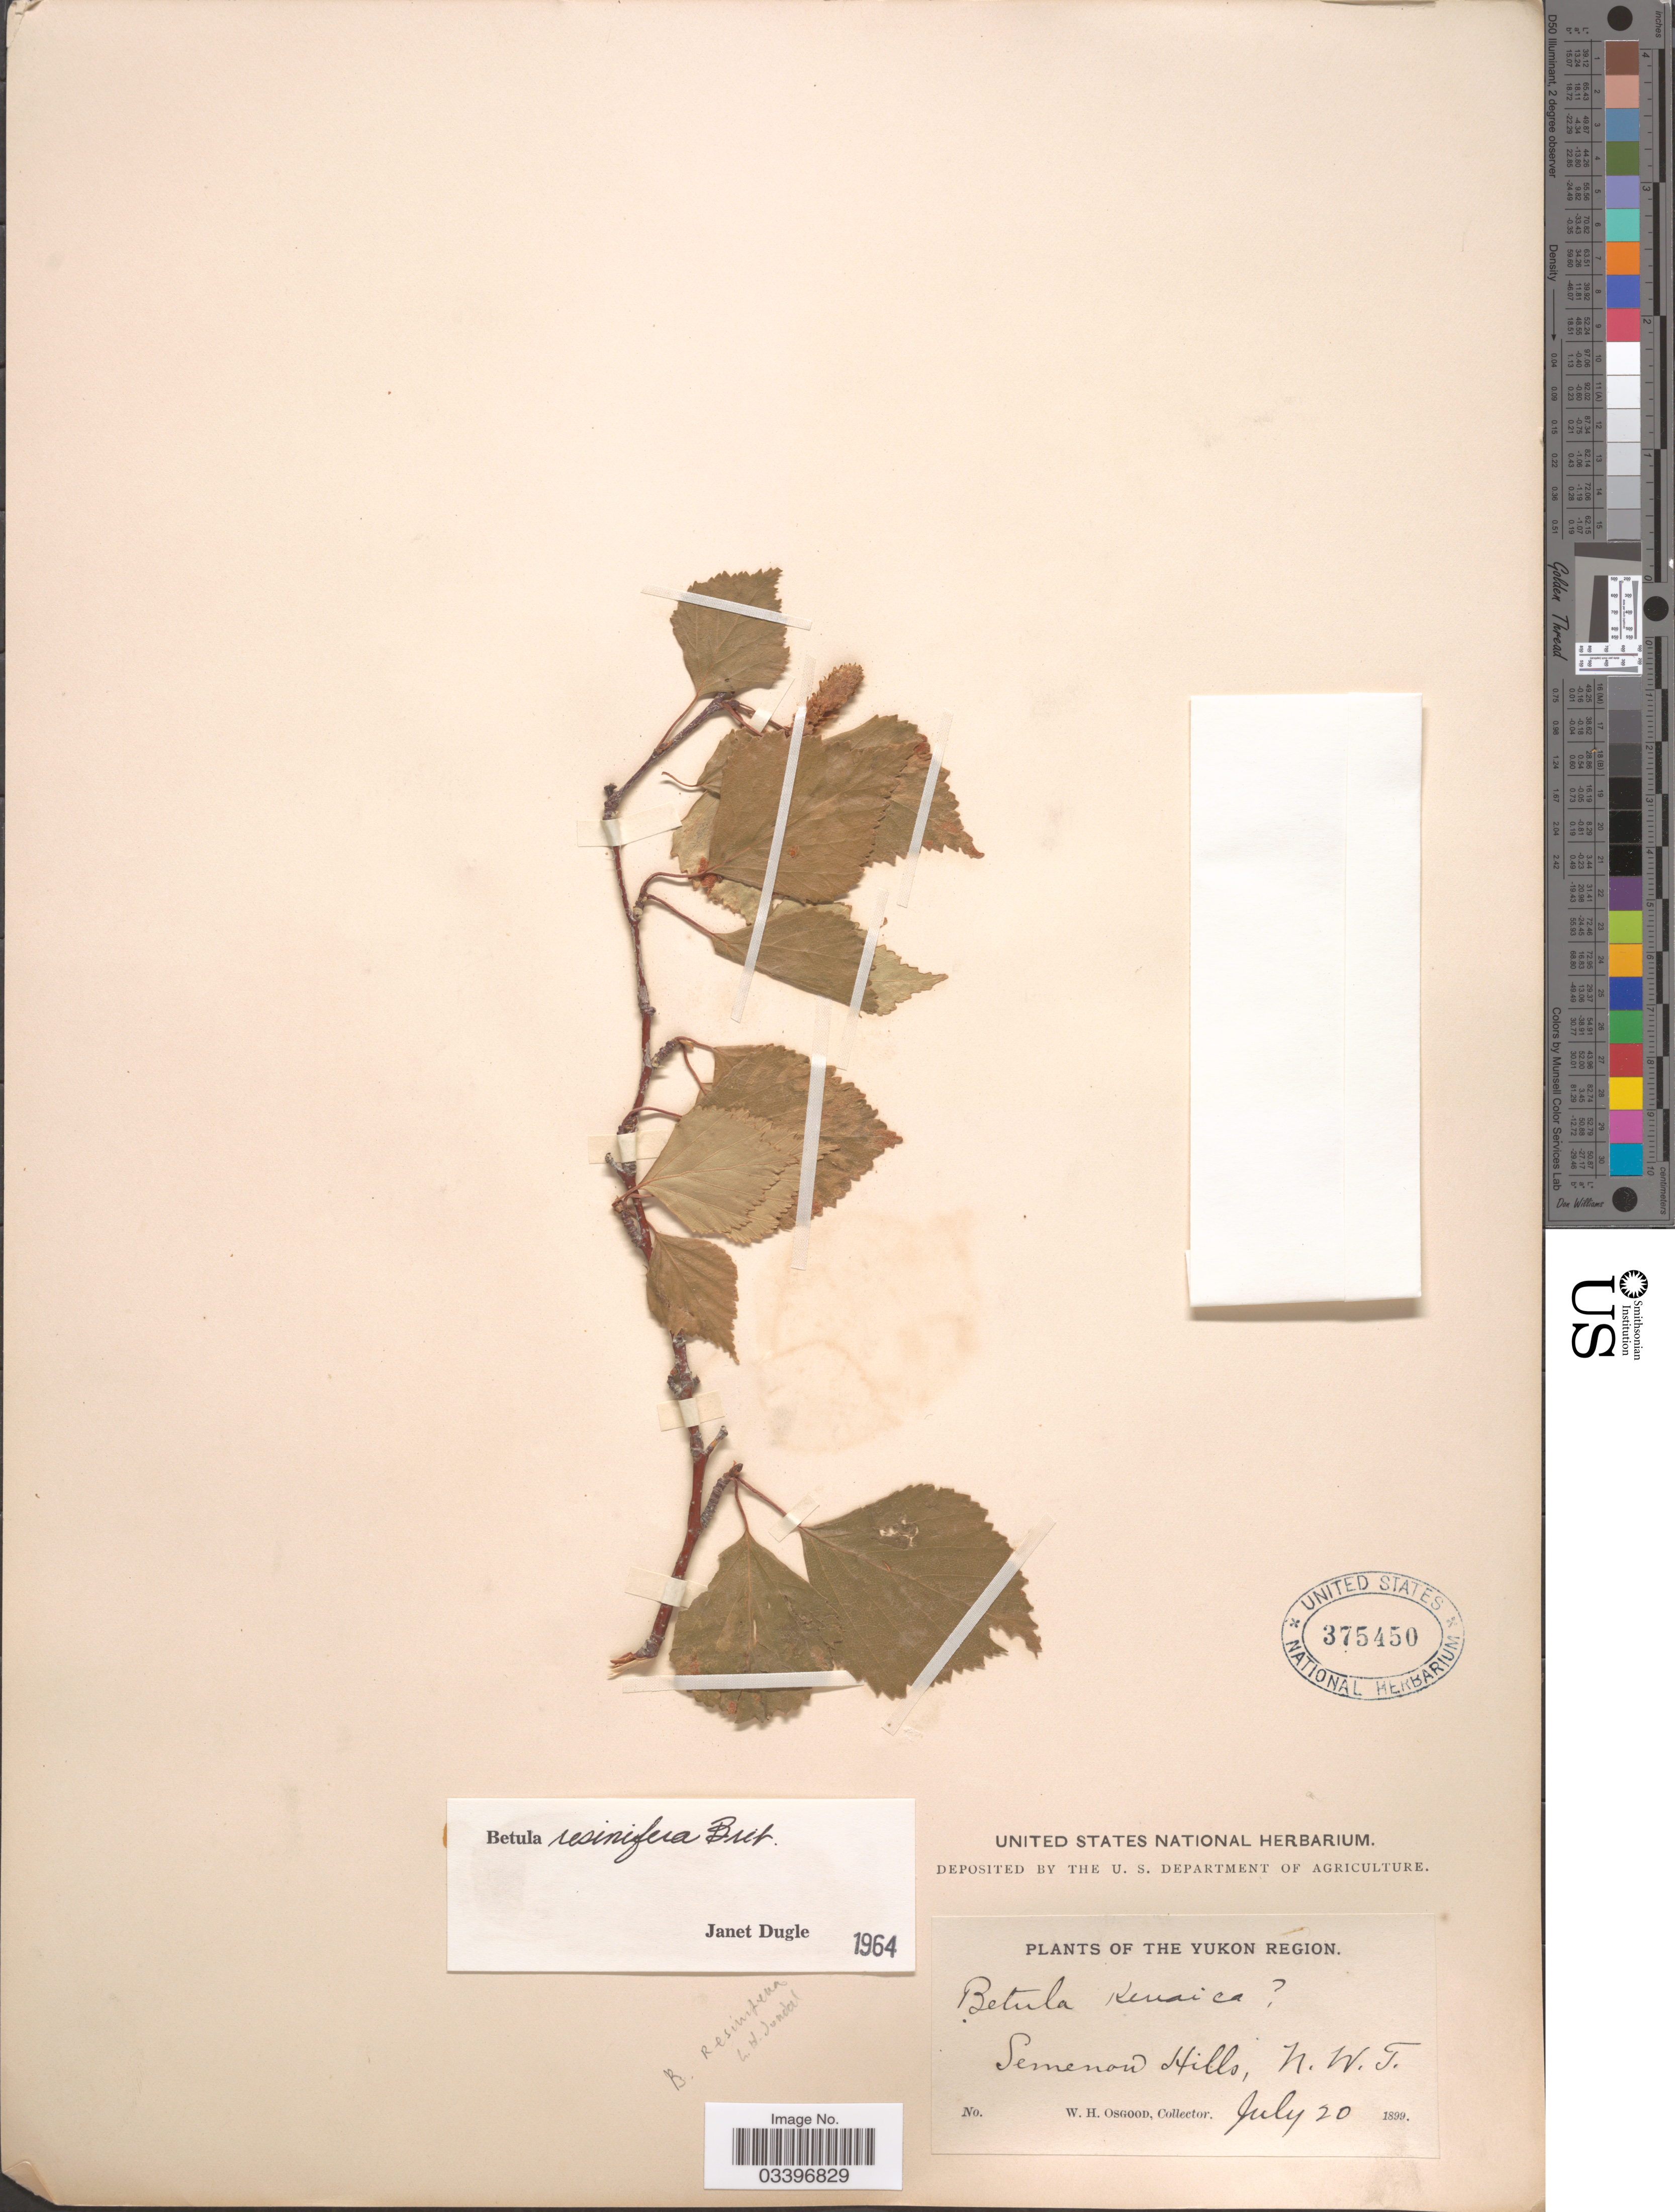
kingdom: Plantae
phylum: Tracheophyta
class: Magnoliopsida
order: Fagales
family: Betulaceae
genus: Betula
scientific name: Betula resinifera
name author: Britton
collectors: W. Osgood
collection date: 1899-07-20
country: Canada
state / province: Northwest Territories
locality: The Yukon Region. Semenow Hills.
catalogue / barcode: US 375450